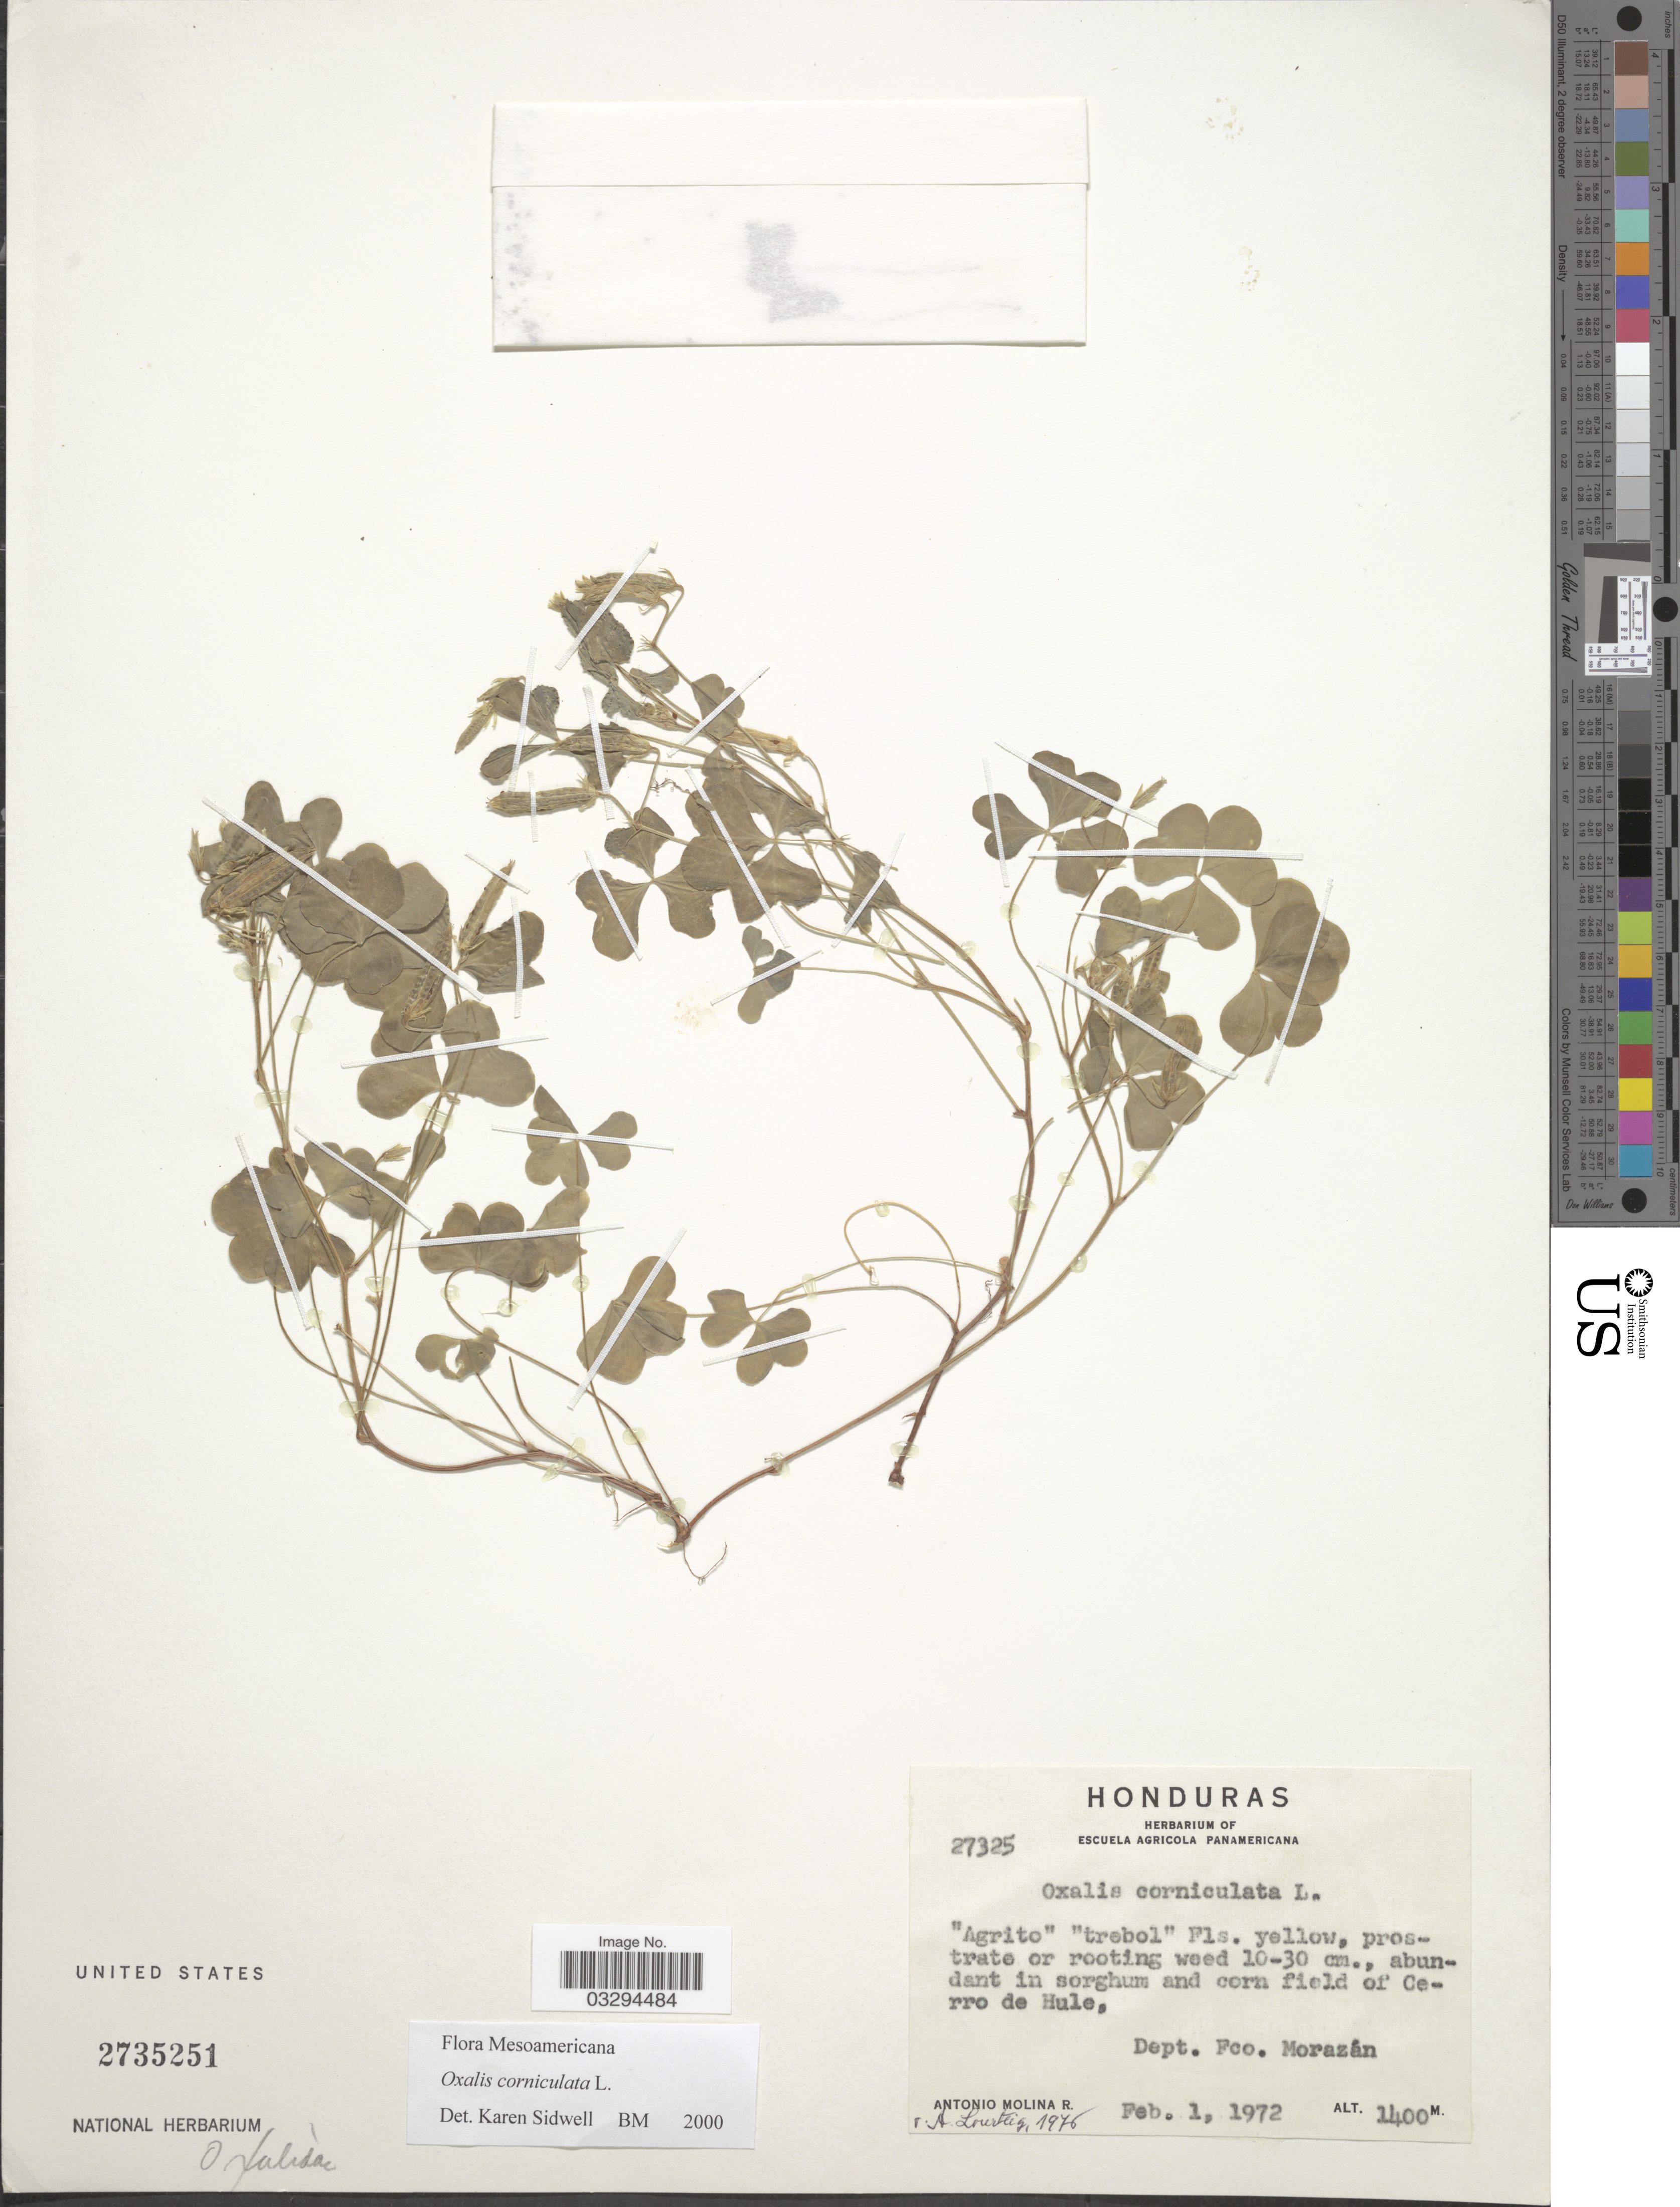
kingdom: Plantae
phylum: Tracheophyta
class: Magnoliopsida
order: Oxalidales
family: Oxalidaceae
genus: Oxalis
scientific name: Oxalis corniculata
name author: L.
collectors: A. Molina R.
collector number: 27325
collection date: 1972-02-01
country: Honduras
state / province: Fco. Morazán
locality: Abundant in sorghum and corn field of Cerro de Hule, Dept. Fco. Morazán.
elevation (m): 1400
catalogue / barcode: US 2735251